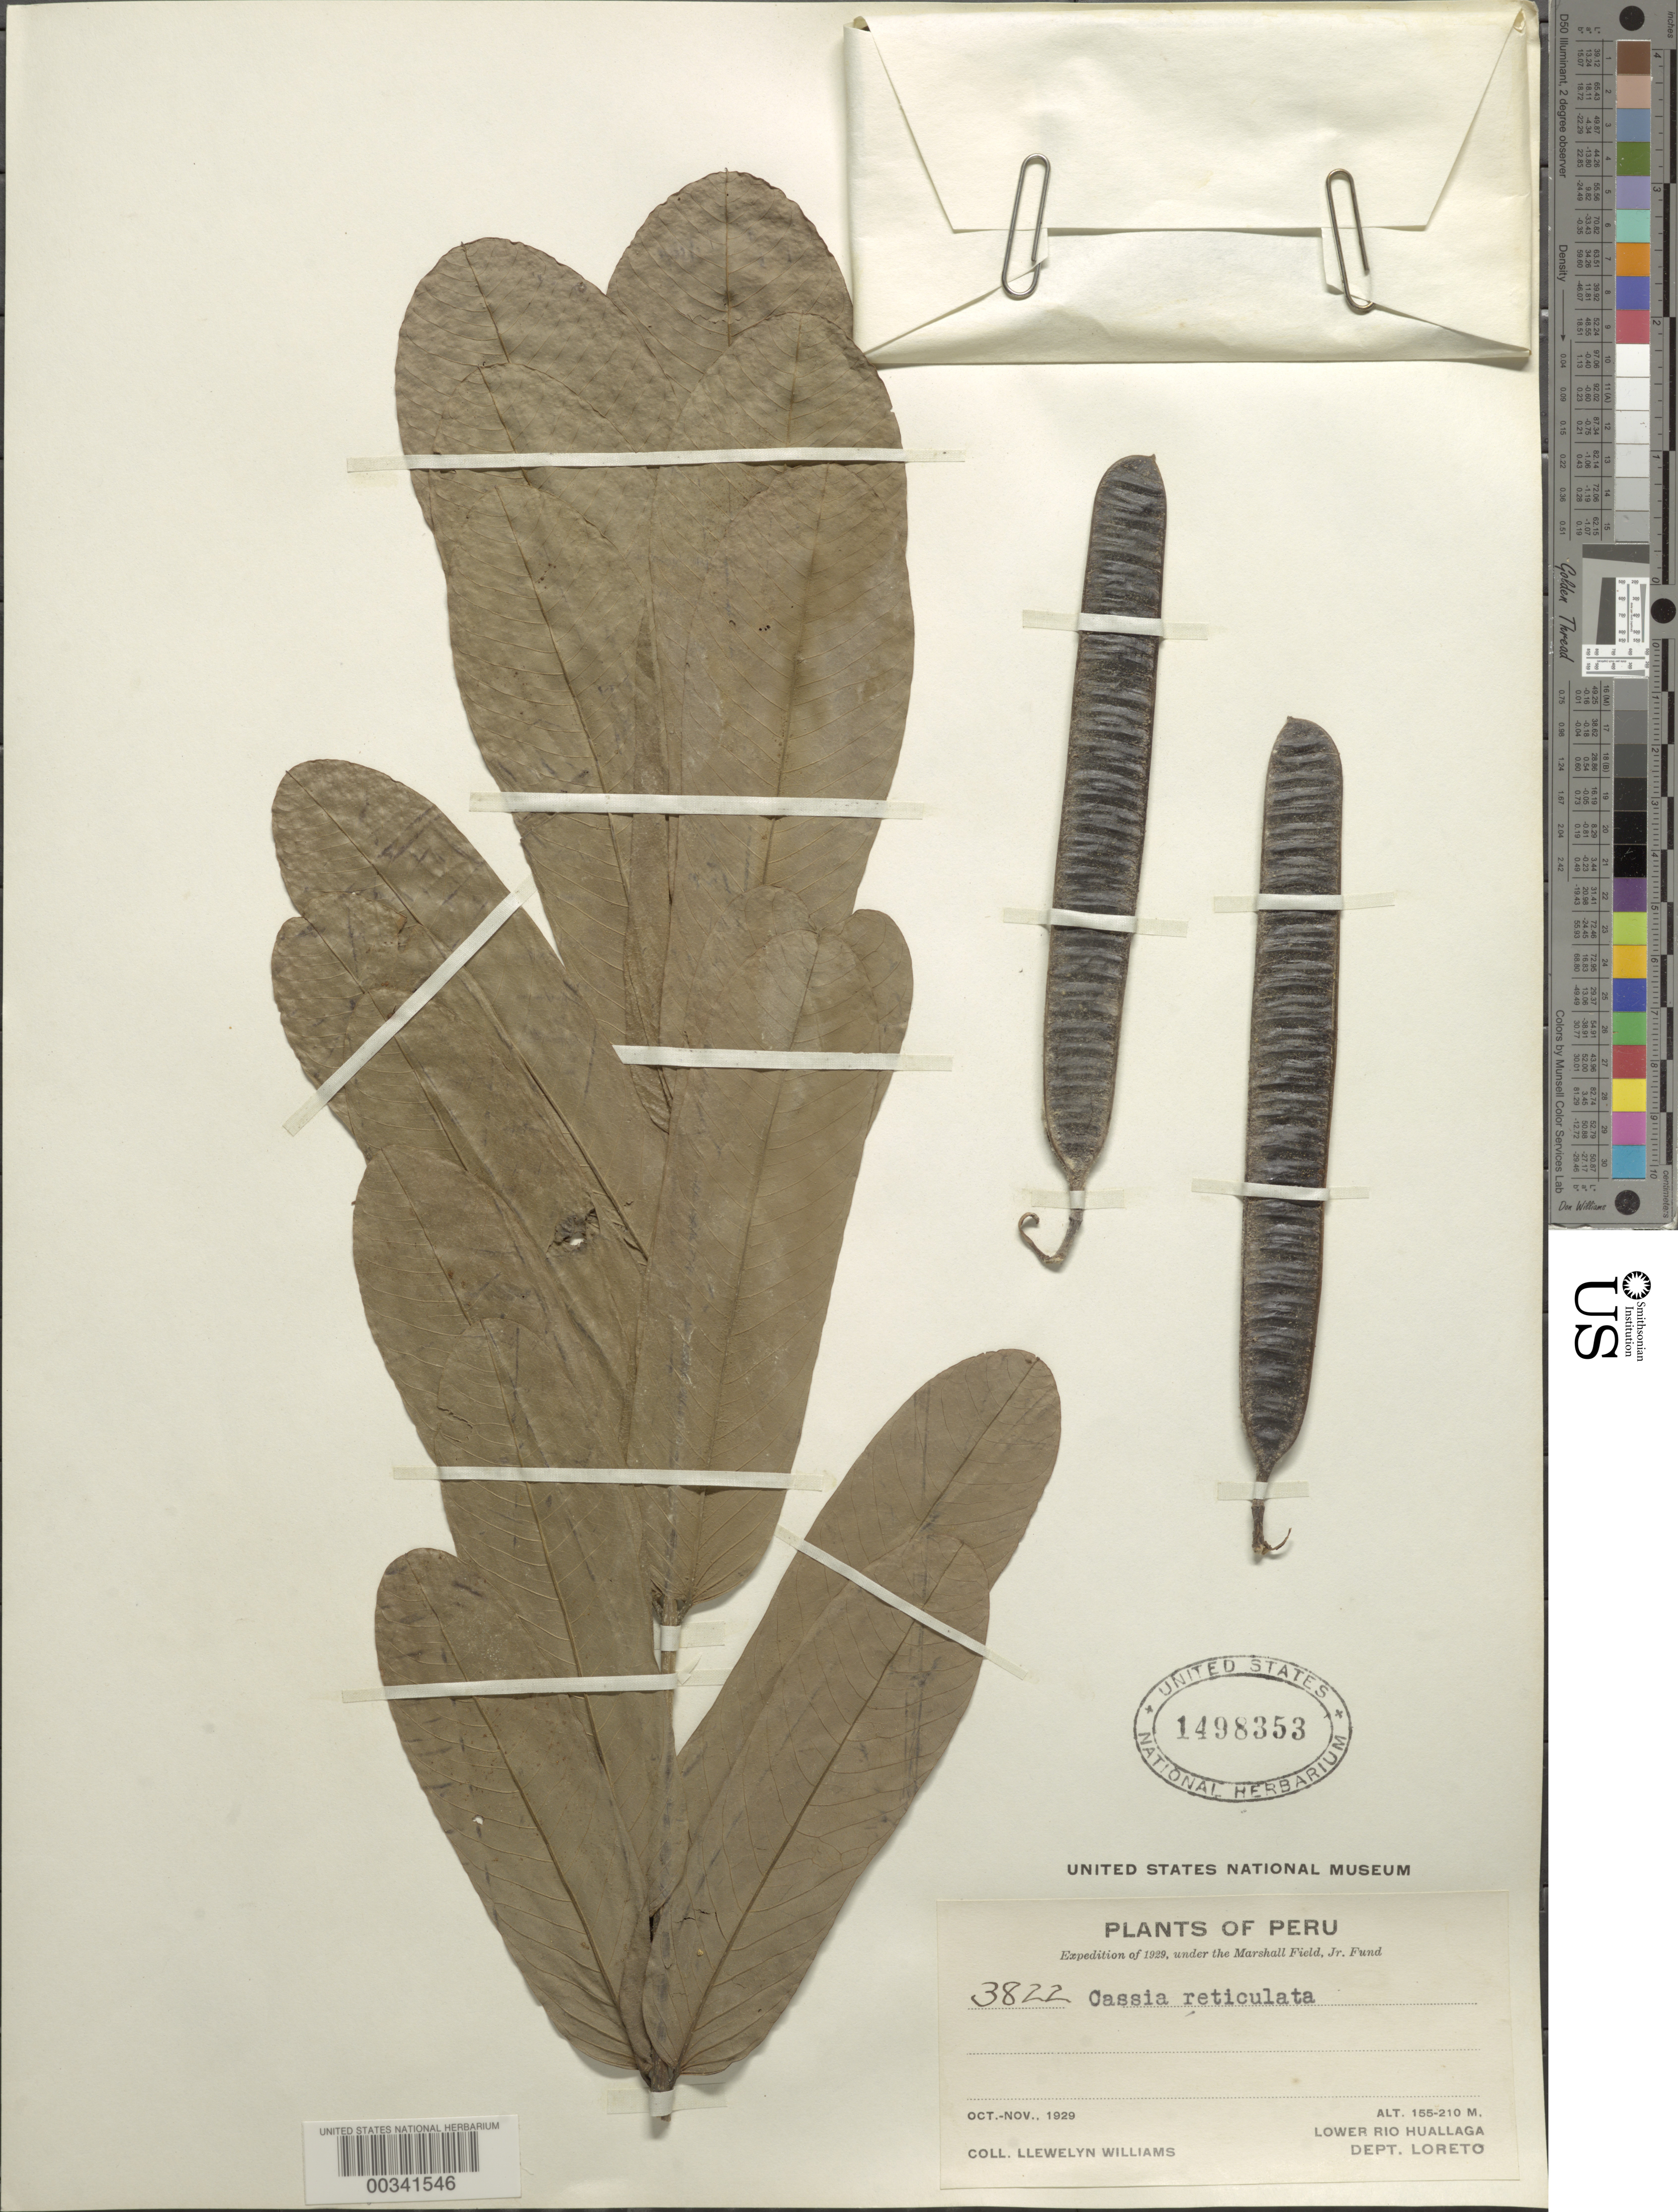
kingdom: Plantae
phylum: Tracheophyta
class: Magnoliopsida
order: Fabales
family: Fabaceae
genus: Senna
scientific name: Senna reticulata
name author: (Willd.) H.S. Irwin & Barneby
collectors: Ll. Williams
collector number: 3822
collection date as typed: Oct 1929 to -- Nov 1929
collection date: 1929-10/1929-11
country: Peru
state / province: Loreto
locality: Lower rio huallaga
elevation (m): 155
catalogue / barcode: US 1498353